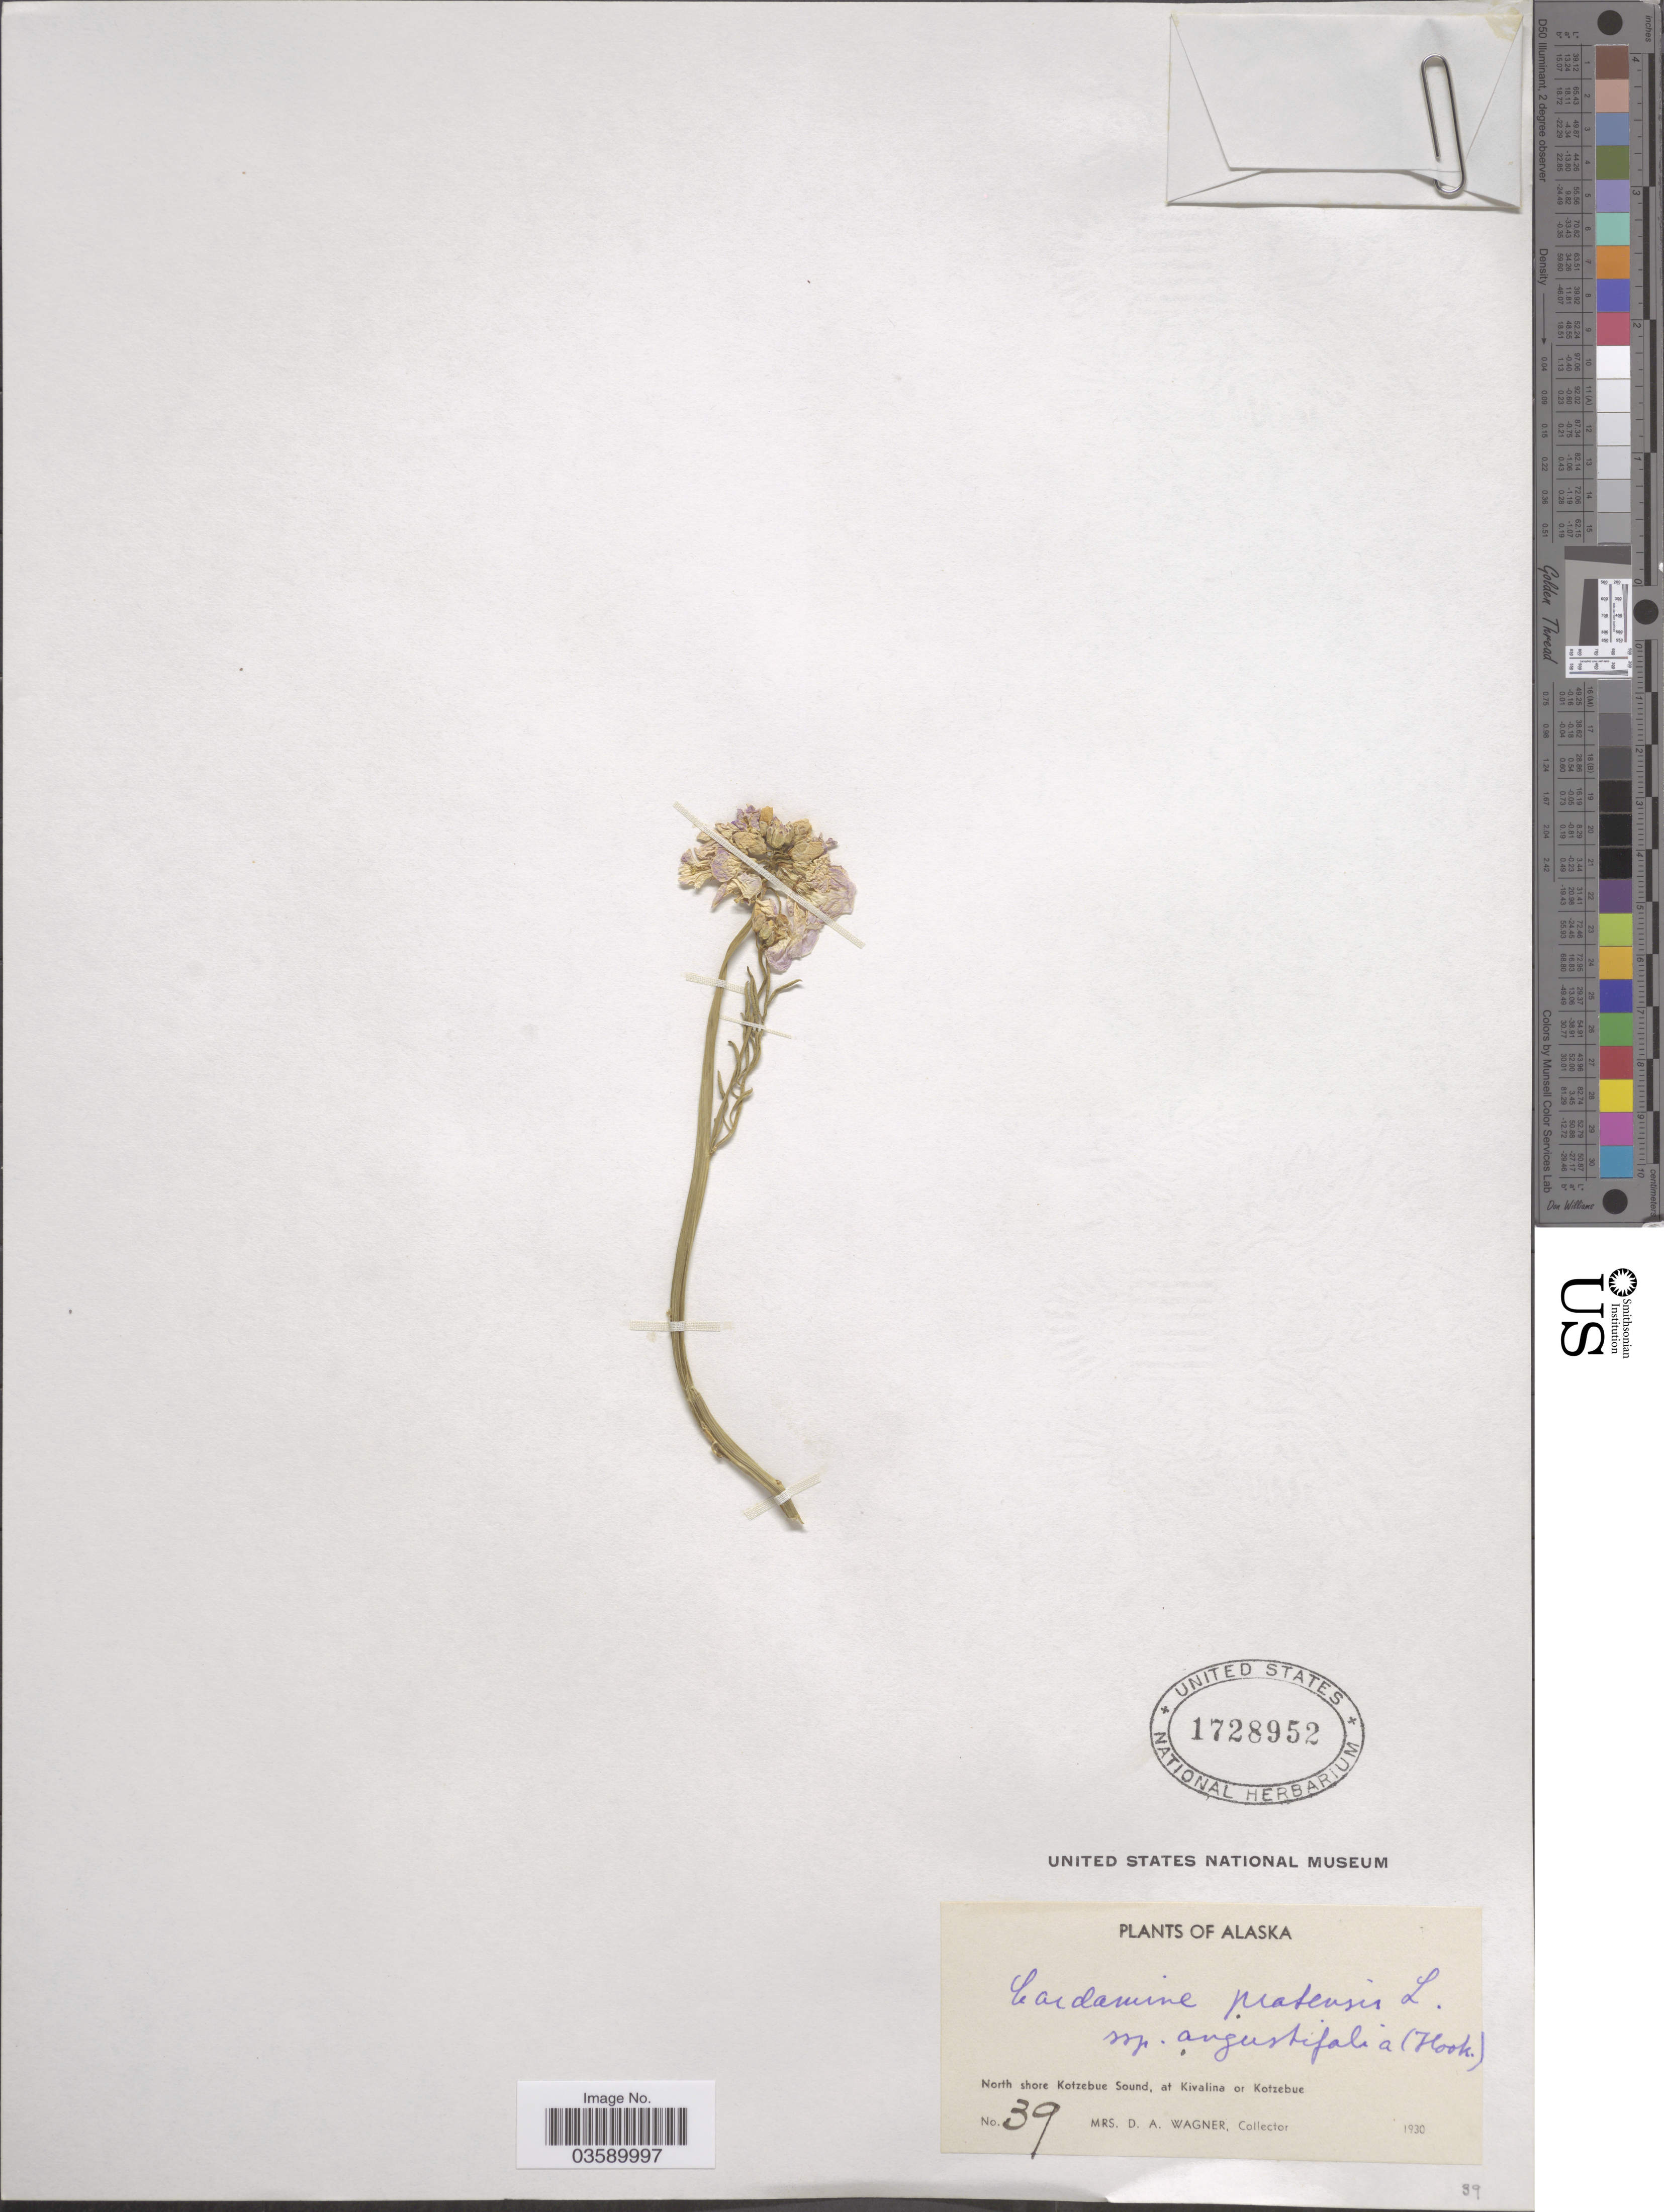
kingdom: Plantae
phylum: Tracheophyta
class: Magnoliopsida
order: Brassicales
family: Brassicaceae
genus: Cardamine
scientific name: Cardamine pratensis subsp. angustifolia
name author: (Hook.) O.E. Schulz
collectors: D. Wagner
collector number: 39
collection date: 1930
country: United States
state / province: Alaska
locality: North shore Kotzebue Sound, at Kivalina or Kotzebue.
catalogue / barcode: US 1728952